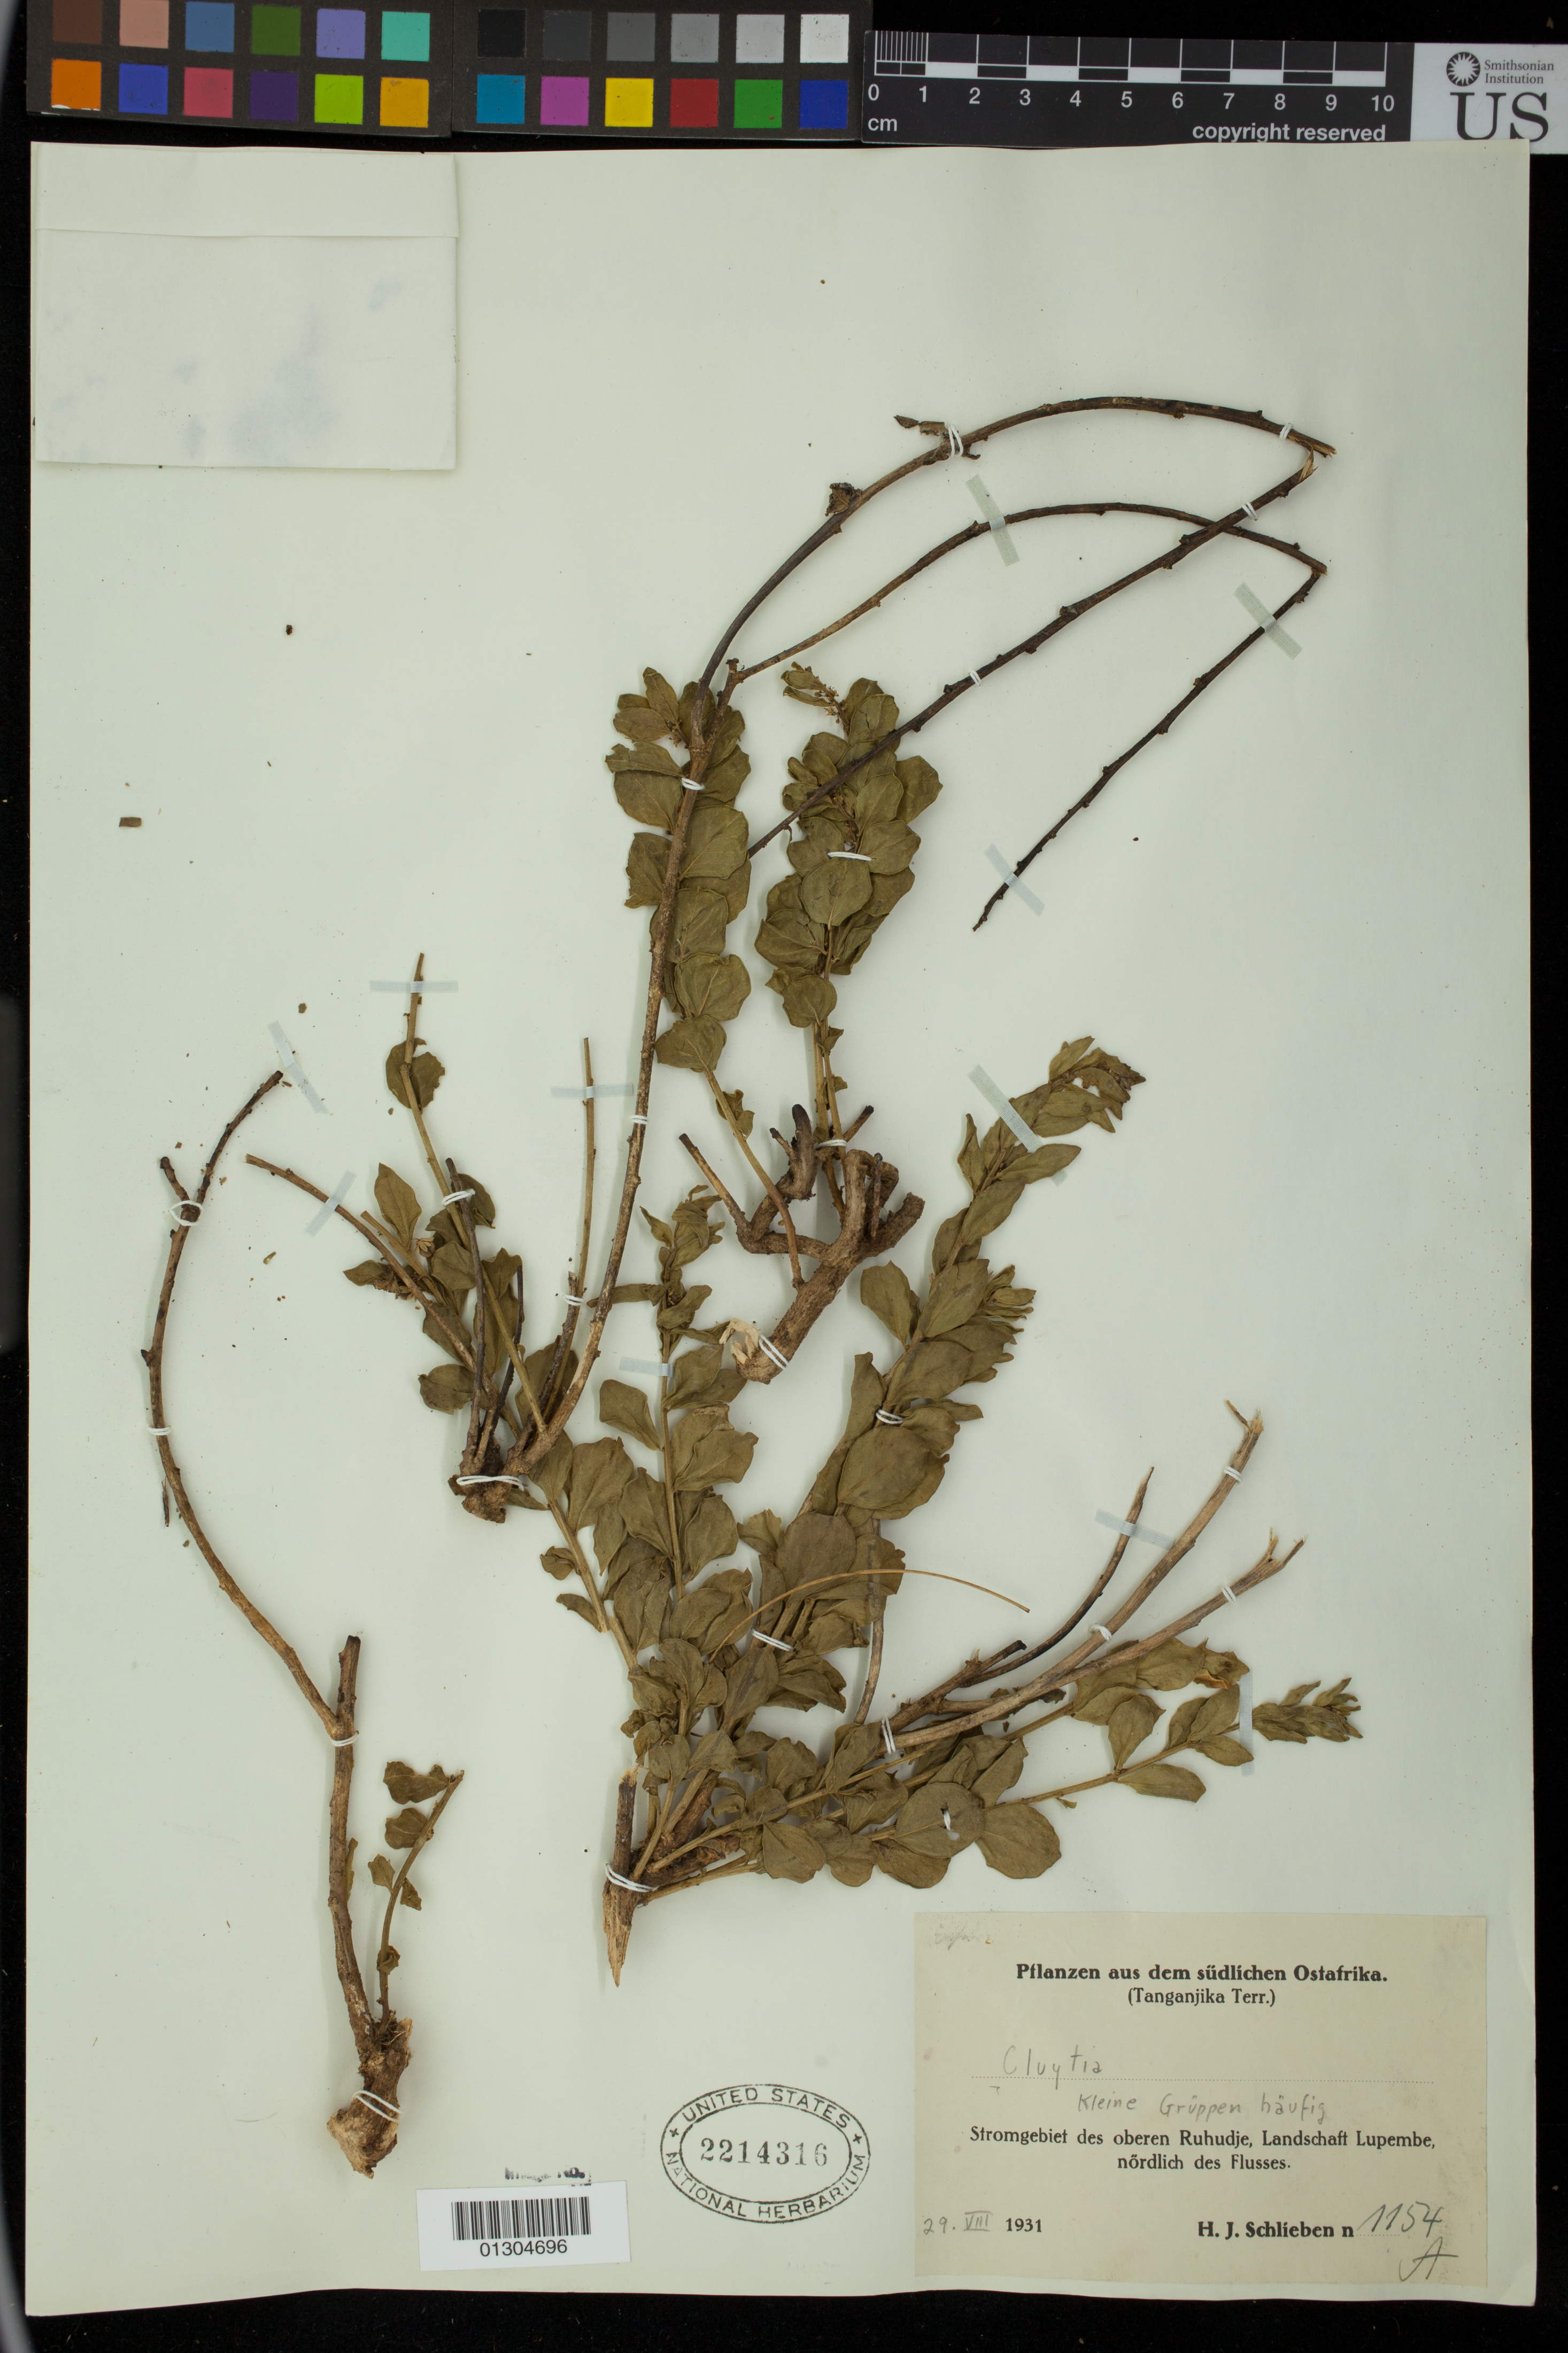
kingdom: Plantae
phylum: Tracheophyta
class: Magnoliopsida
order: Malpighiales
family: Peraceae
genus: Clutia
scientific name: Clutia sp.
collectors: H. J. Schlieben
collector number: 1154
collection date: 1931-08-29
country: Tanzania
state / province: Njombe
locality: Stromgebiet des oberen Ruhudje, Landschaft Lupembe, nordlich dess flusses. [TRANSLATED: Upper Ruhudje river basic, Lupembe region, north of the river.]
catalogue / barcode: US 2214316